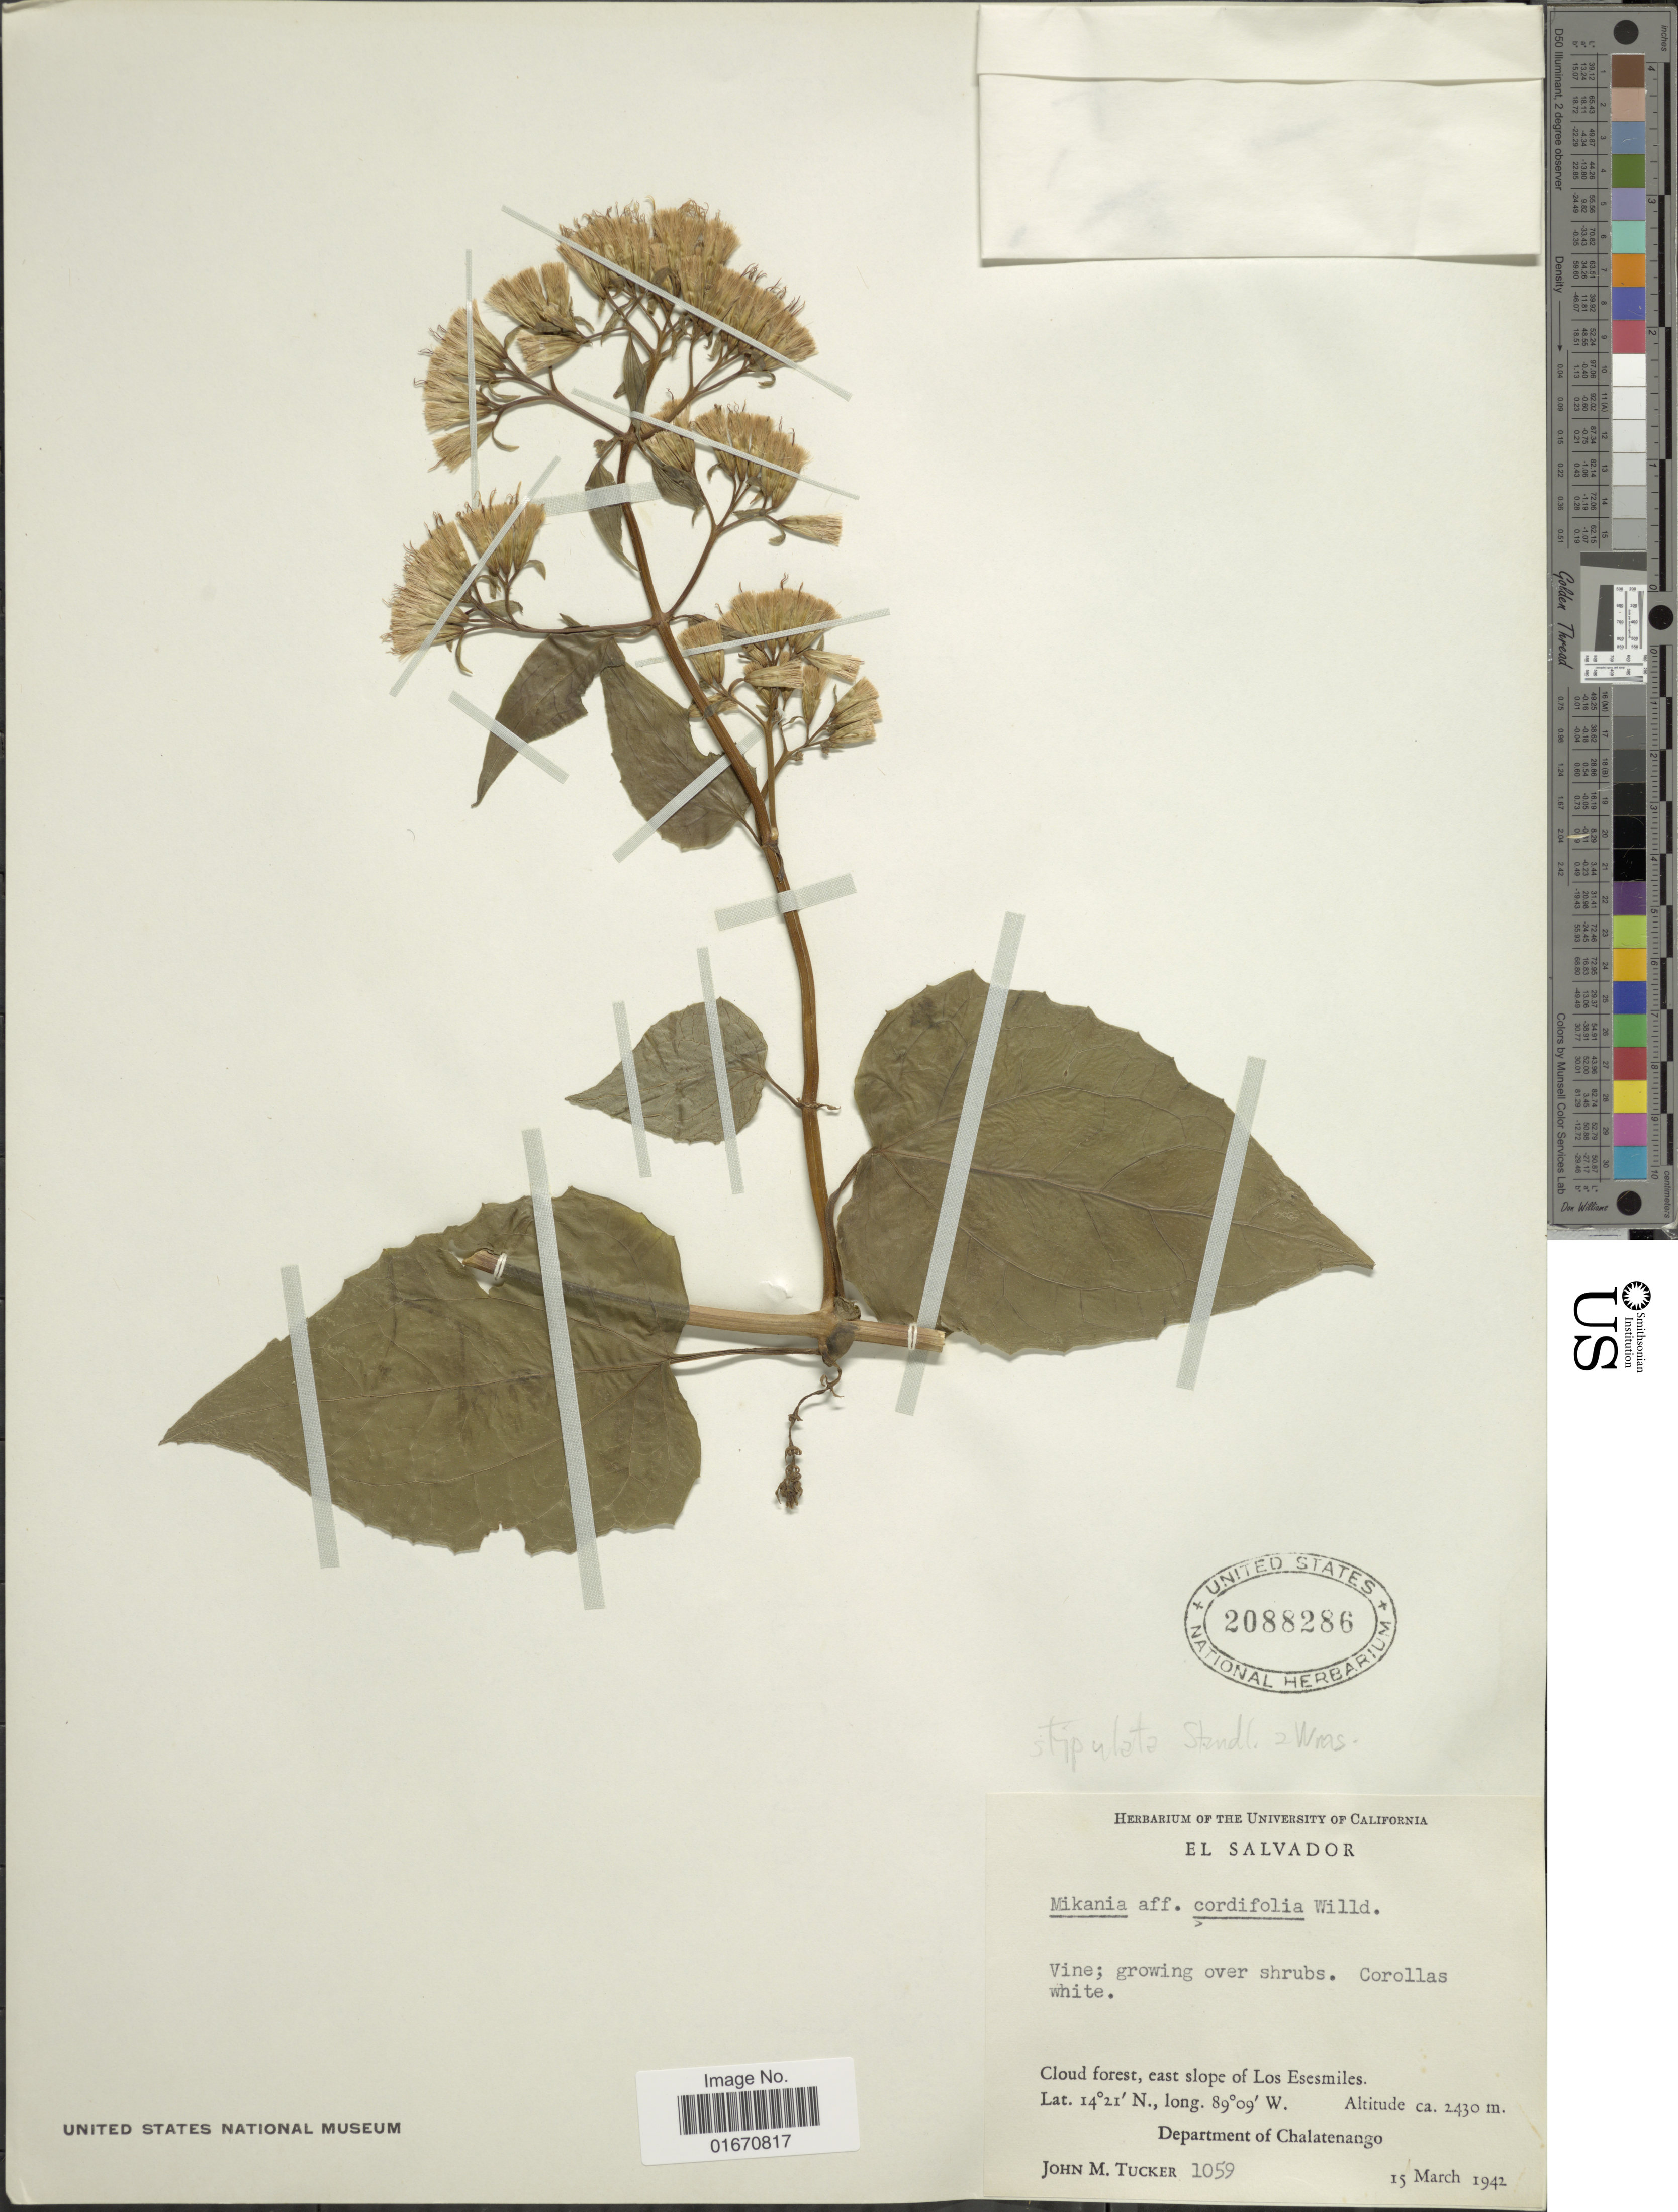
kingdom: Plantae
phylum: Tracheophyta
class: Magnoliopsida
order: Asterales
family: Asteraceae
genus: Mikania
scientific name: Mikania stipulifera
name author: L.O. Williams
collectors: J. M. Tucker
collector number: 1059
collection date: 1942-03-15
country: El Salvador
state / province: Chalatenango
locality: East slope of Los Esesmiles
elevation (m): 2430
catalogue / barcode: US 2088286